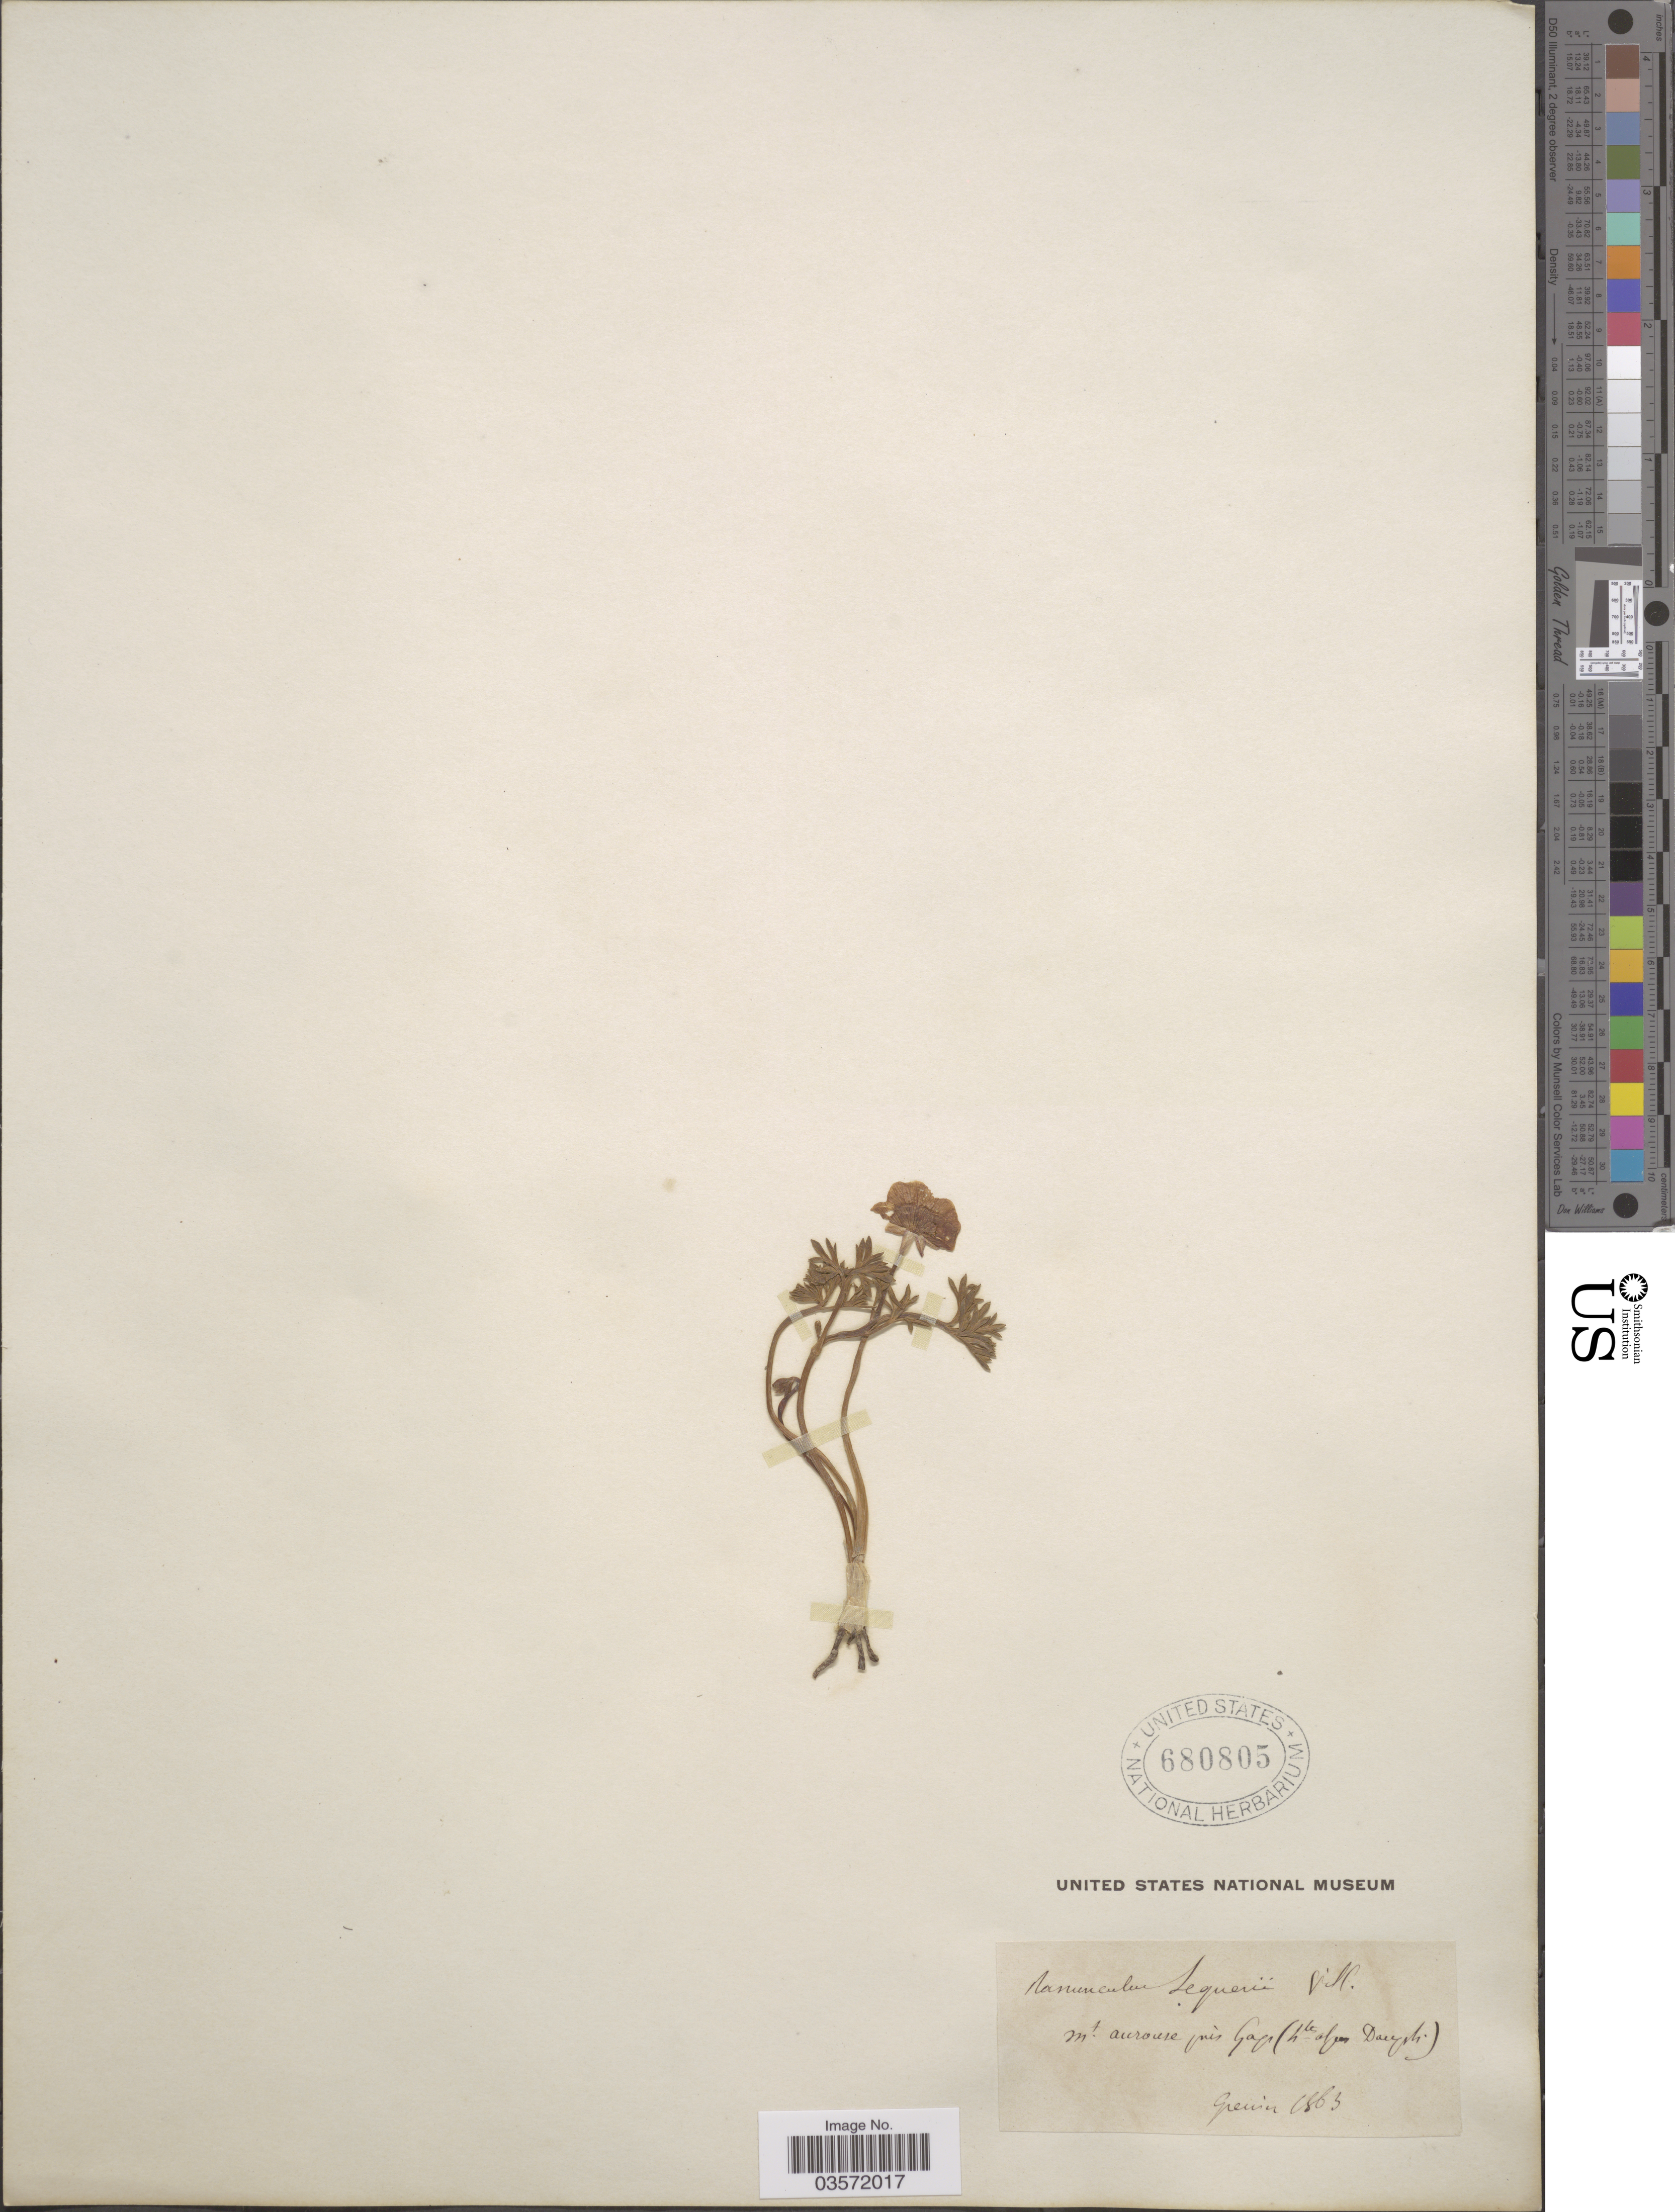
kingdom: Plantae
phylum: Tracheophyta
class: Magnoliopsida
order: Ranunculales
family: Ranunculaceae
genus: Ranunculus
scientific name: Ranunculus seguieri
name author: Vill.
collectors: Grenier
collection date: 1863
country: France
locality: Mt. auroure pres Gap (htes-alpes Dauph). [interpreted]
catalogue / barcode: US 680805